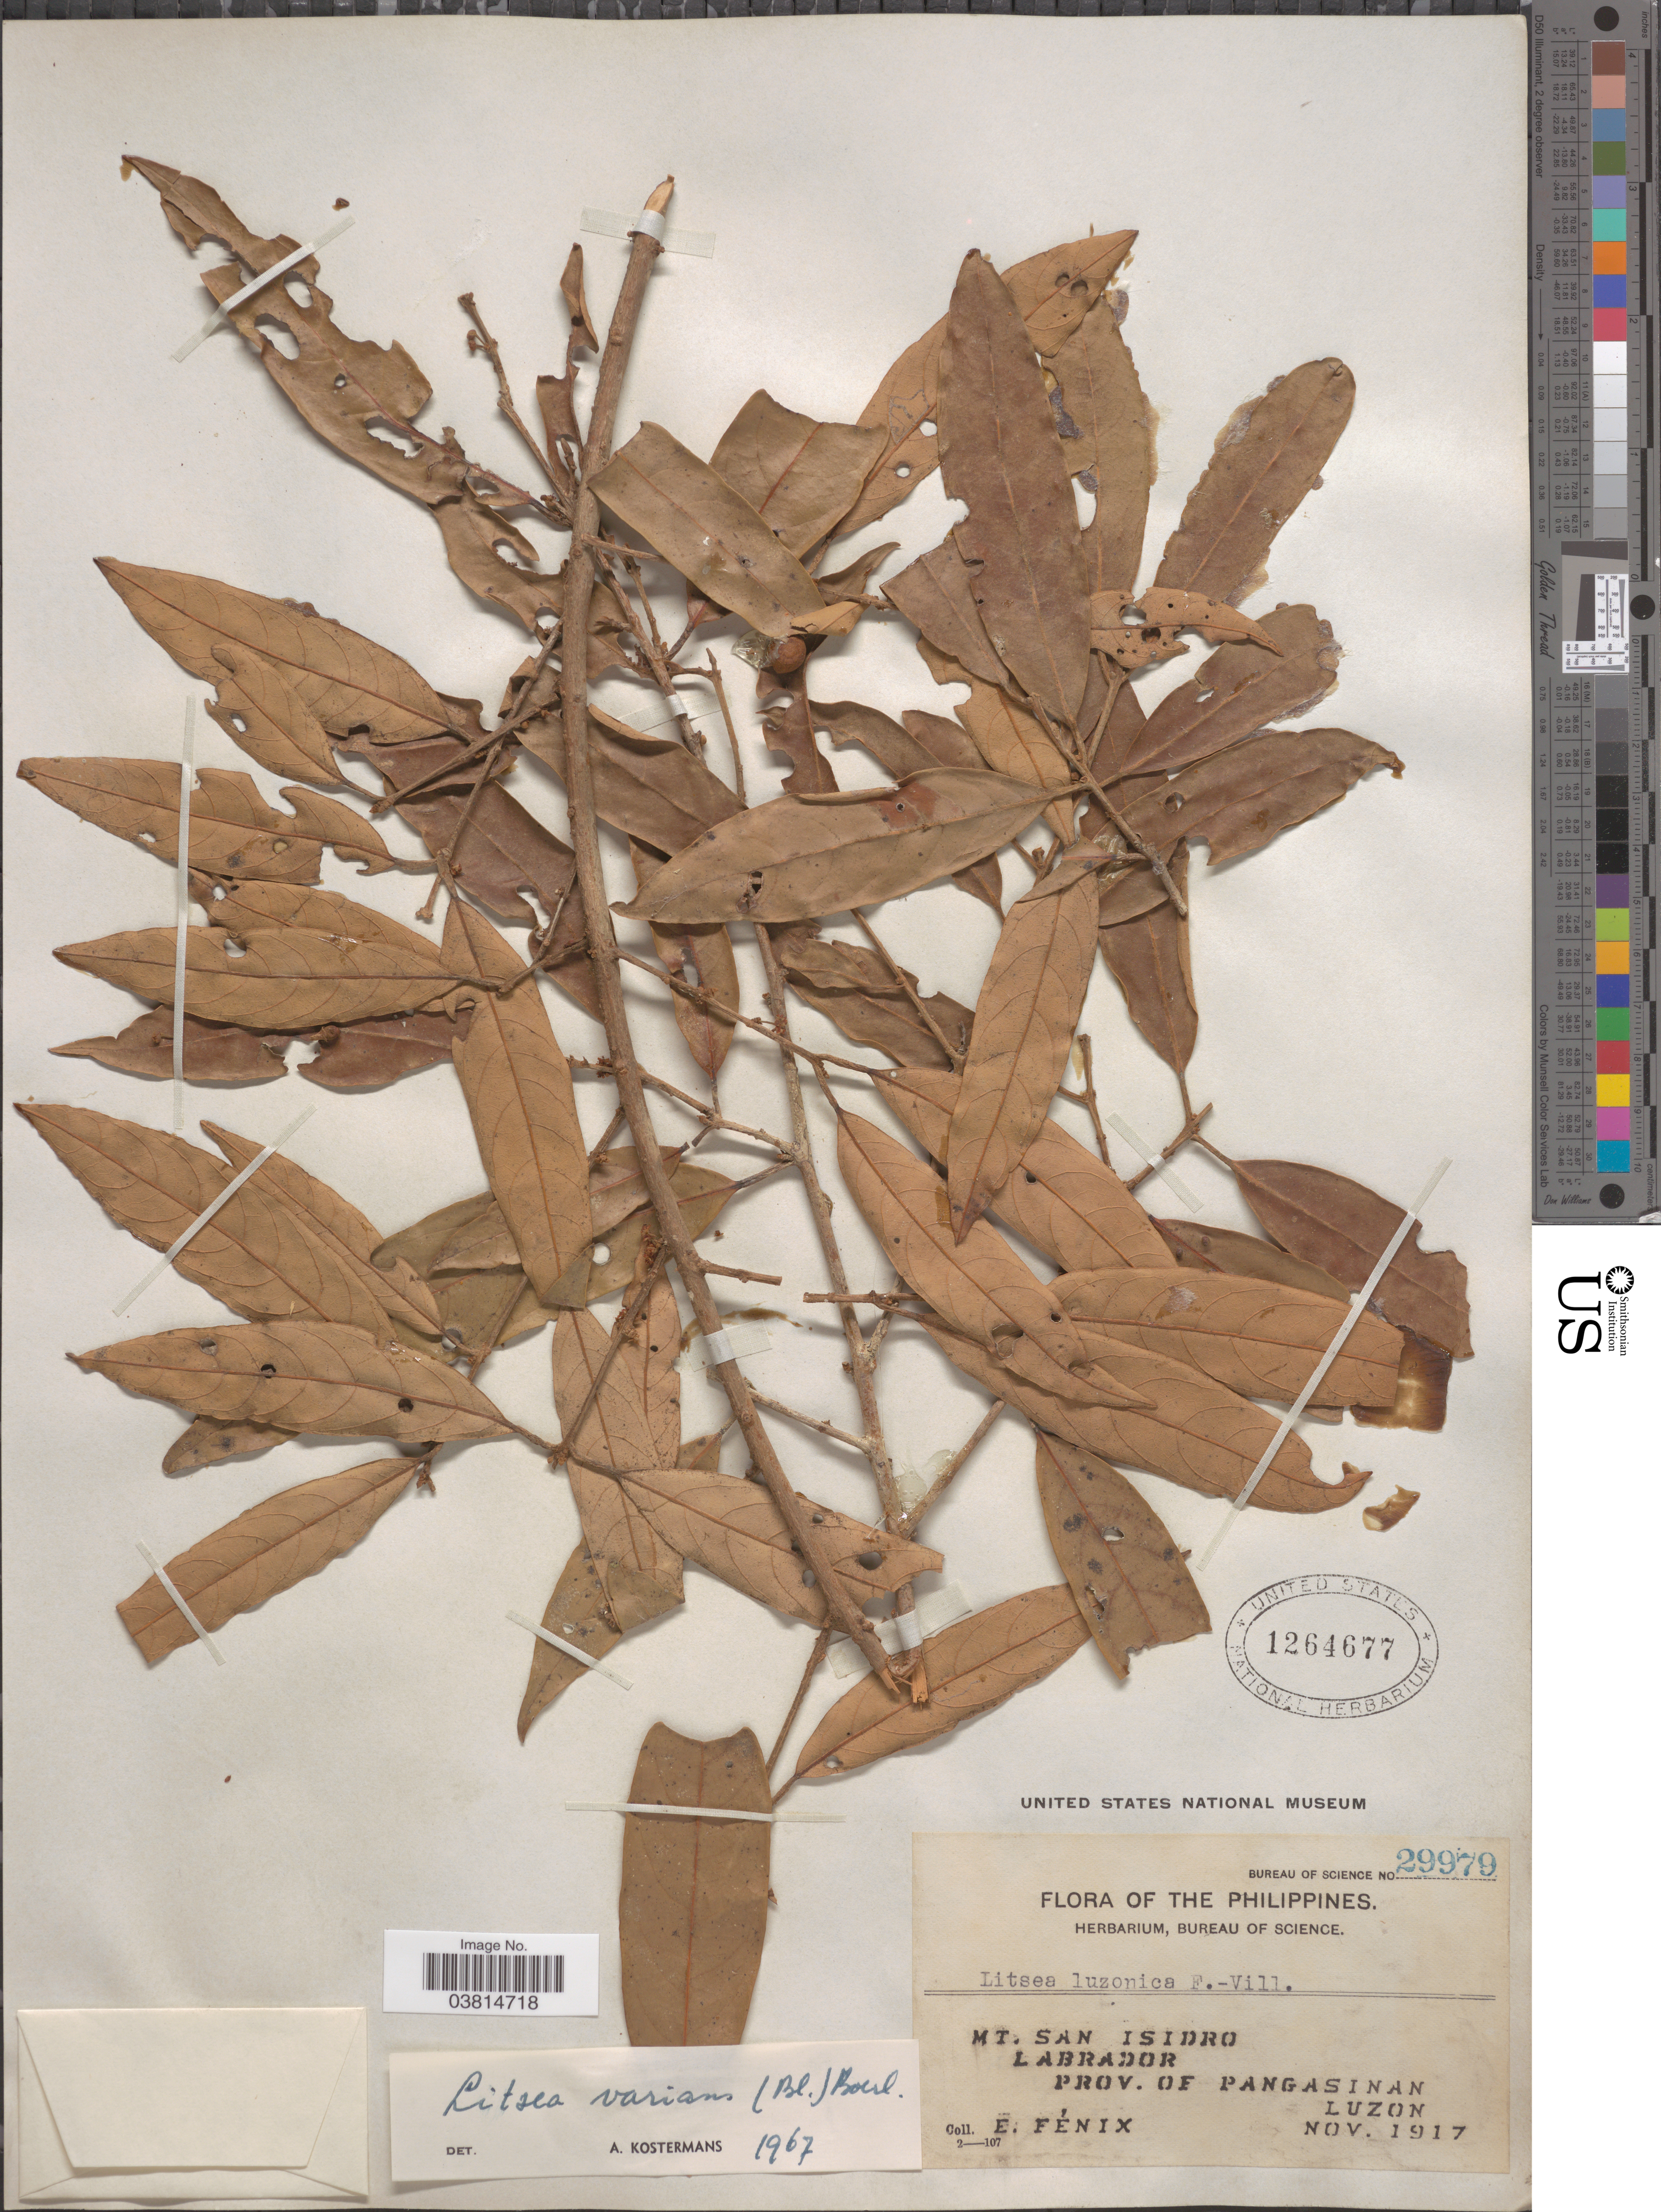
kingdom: Plantae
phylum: Tracheophyta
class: Magnoliopsida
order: Laurales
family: Lauraceae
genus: Litsea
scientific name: Litsea varians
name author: (Blume) Boerl.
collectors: E. Fénix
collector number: Bureau of Science 29979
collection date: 1917-11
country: Philippines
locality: Mt. San Isidro, Labrador, Prov. of Pangasinan, Luzon.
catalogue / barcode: US 1264677